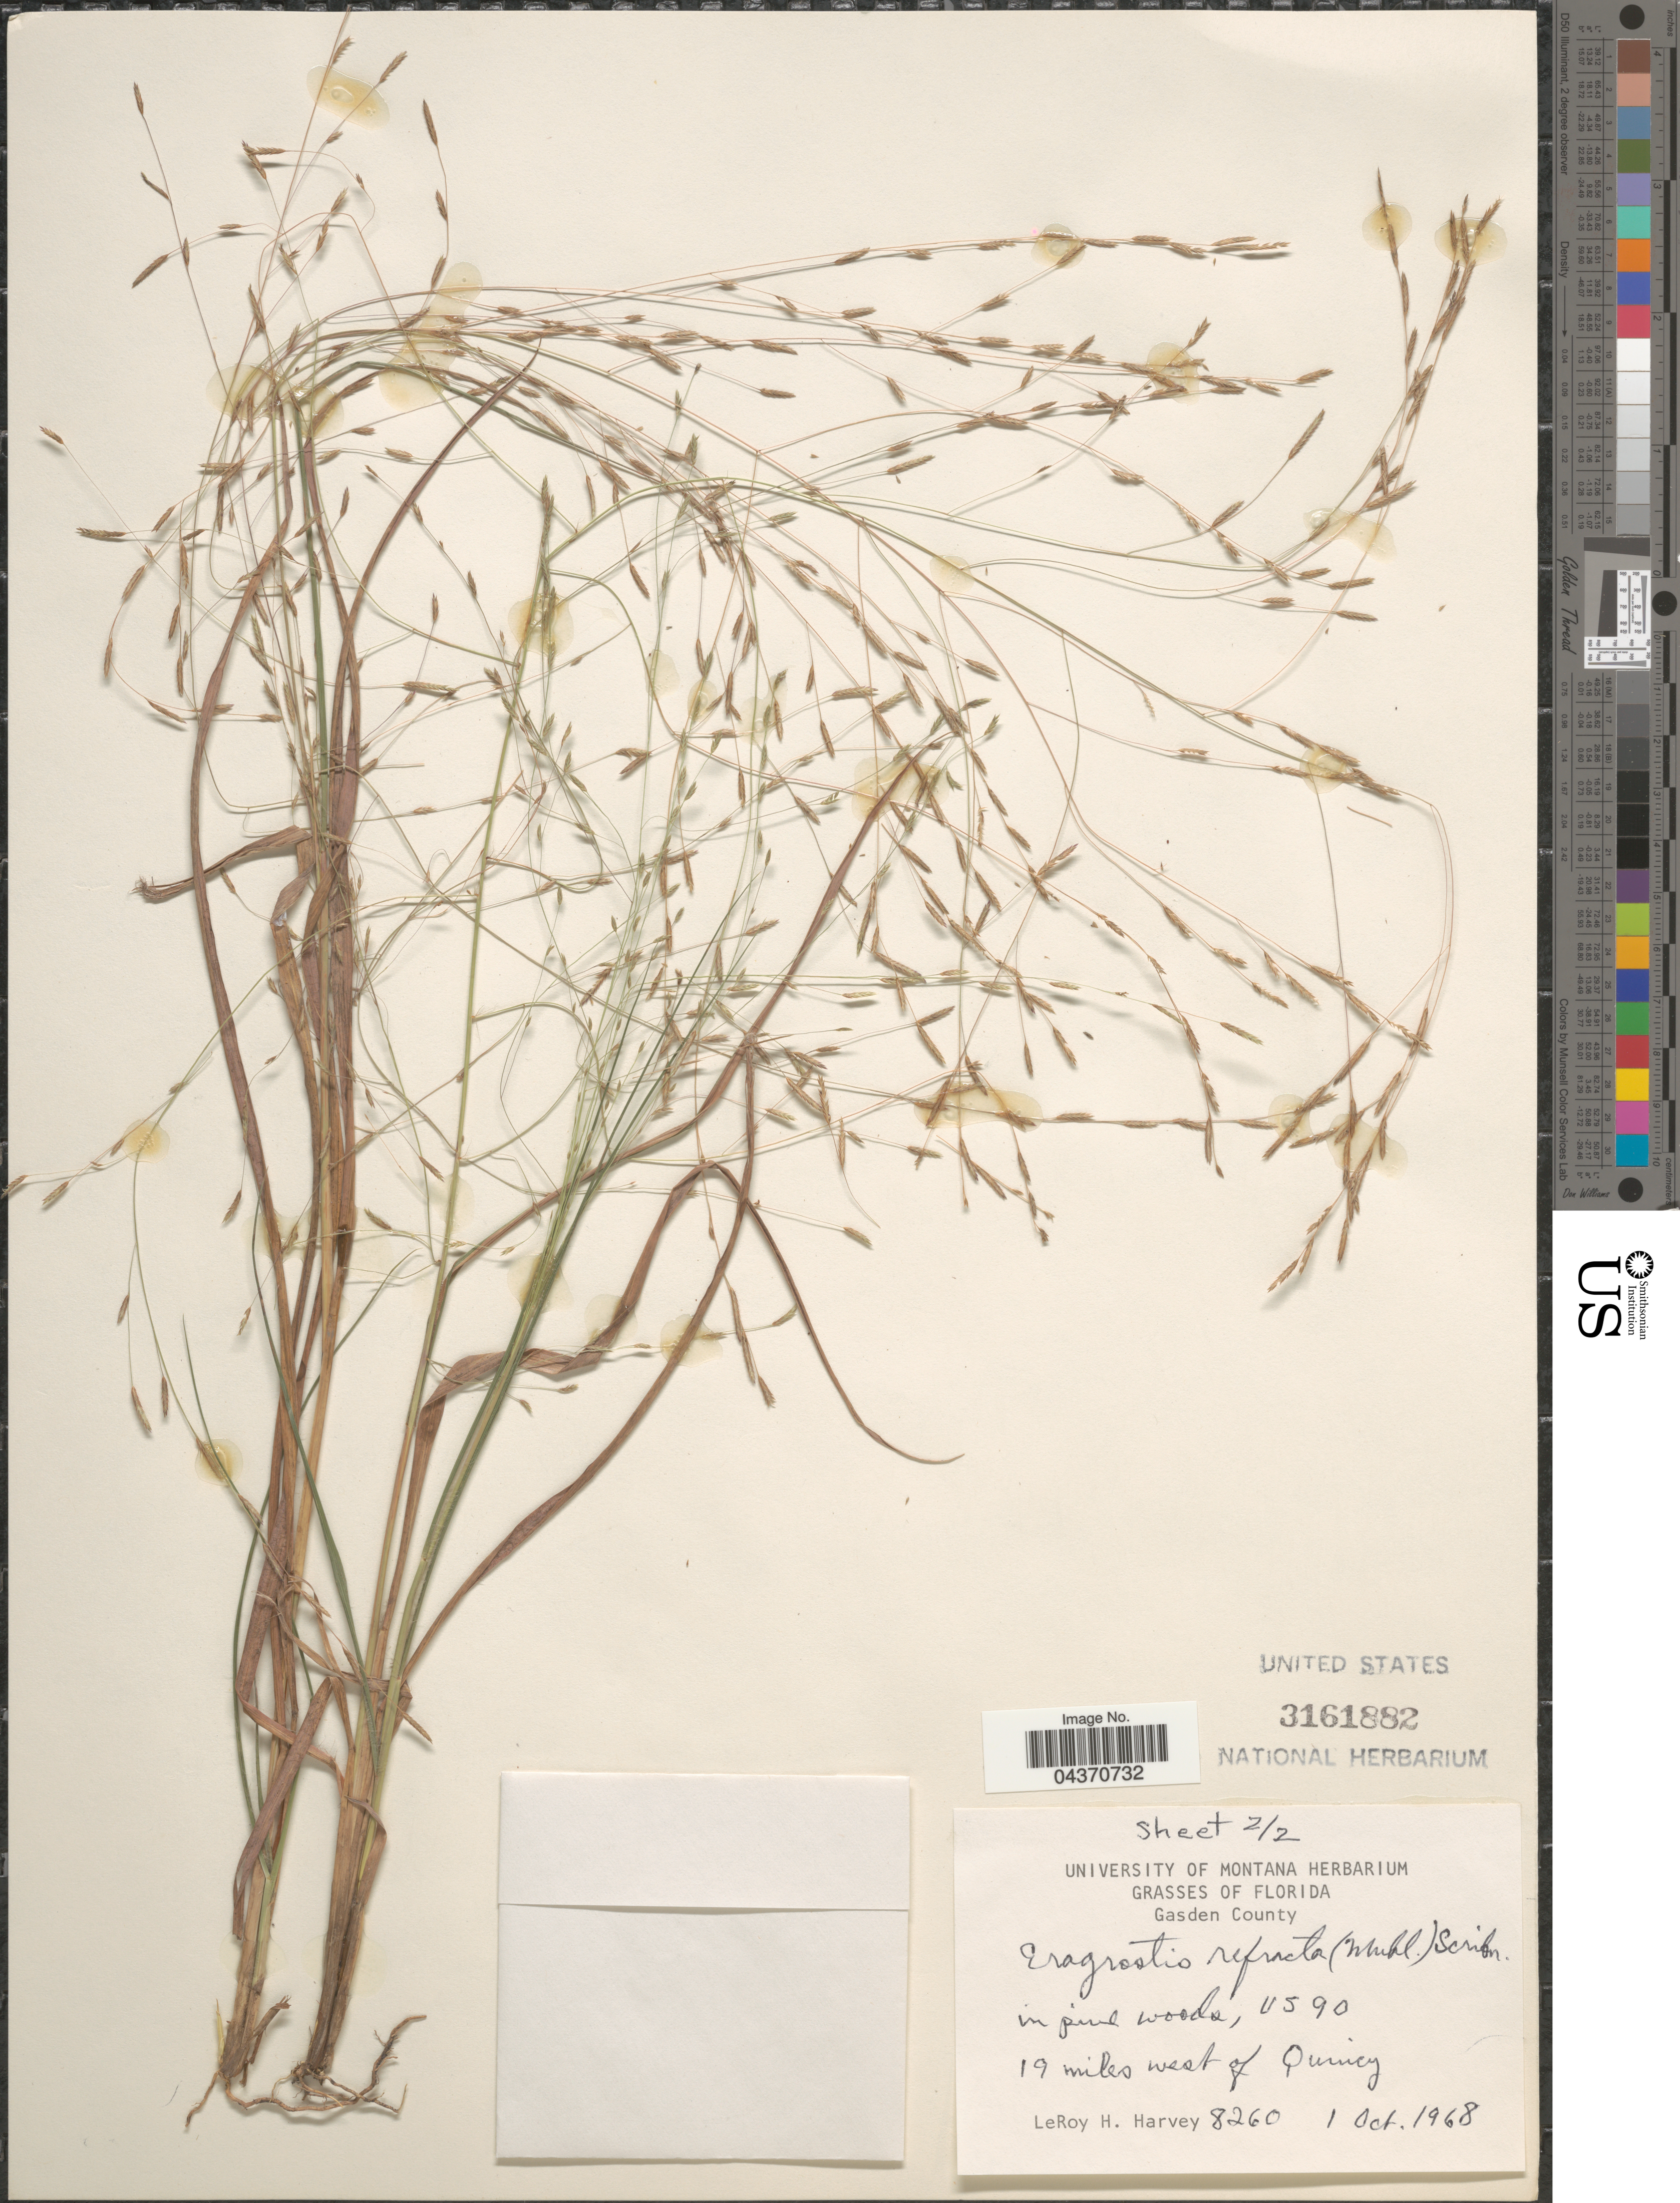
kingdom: Plantae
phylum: Tracheophyta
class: Liliopsida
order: Poales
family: Poaceae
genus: Eragrostis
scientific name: Eragrostis refracta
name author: (Muhl.) Scribn.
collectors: L. H. Harvey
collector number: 8260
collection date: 1968-10-01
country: United States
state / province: Florida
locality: Gasden County. In pine woods, US90. 19 miles west of Quincy.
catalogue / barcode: US 3161882